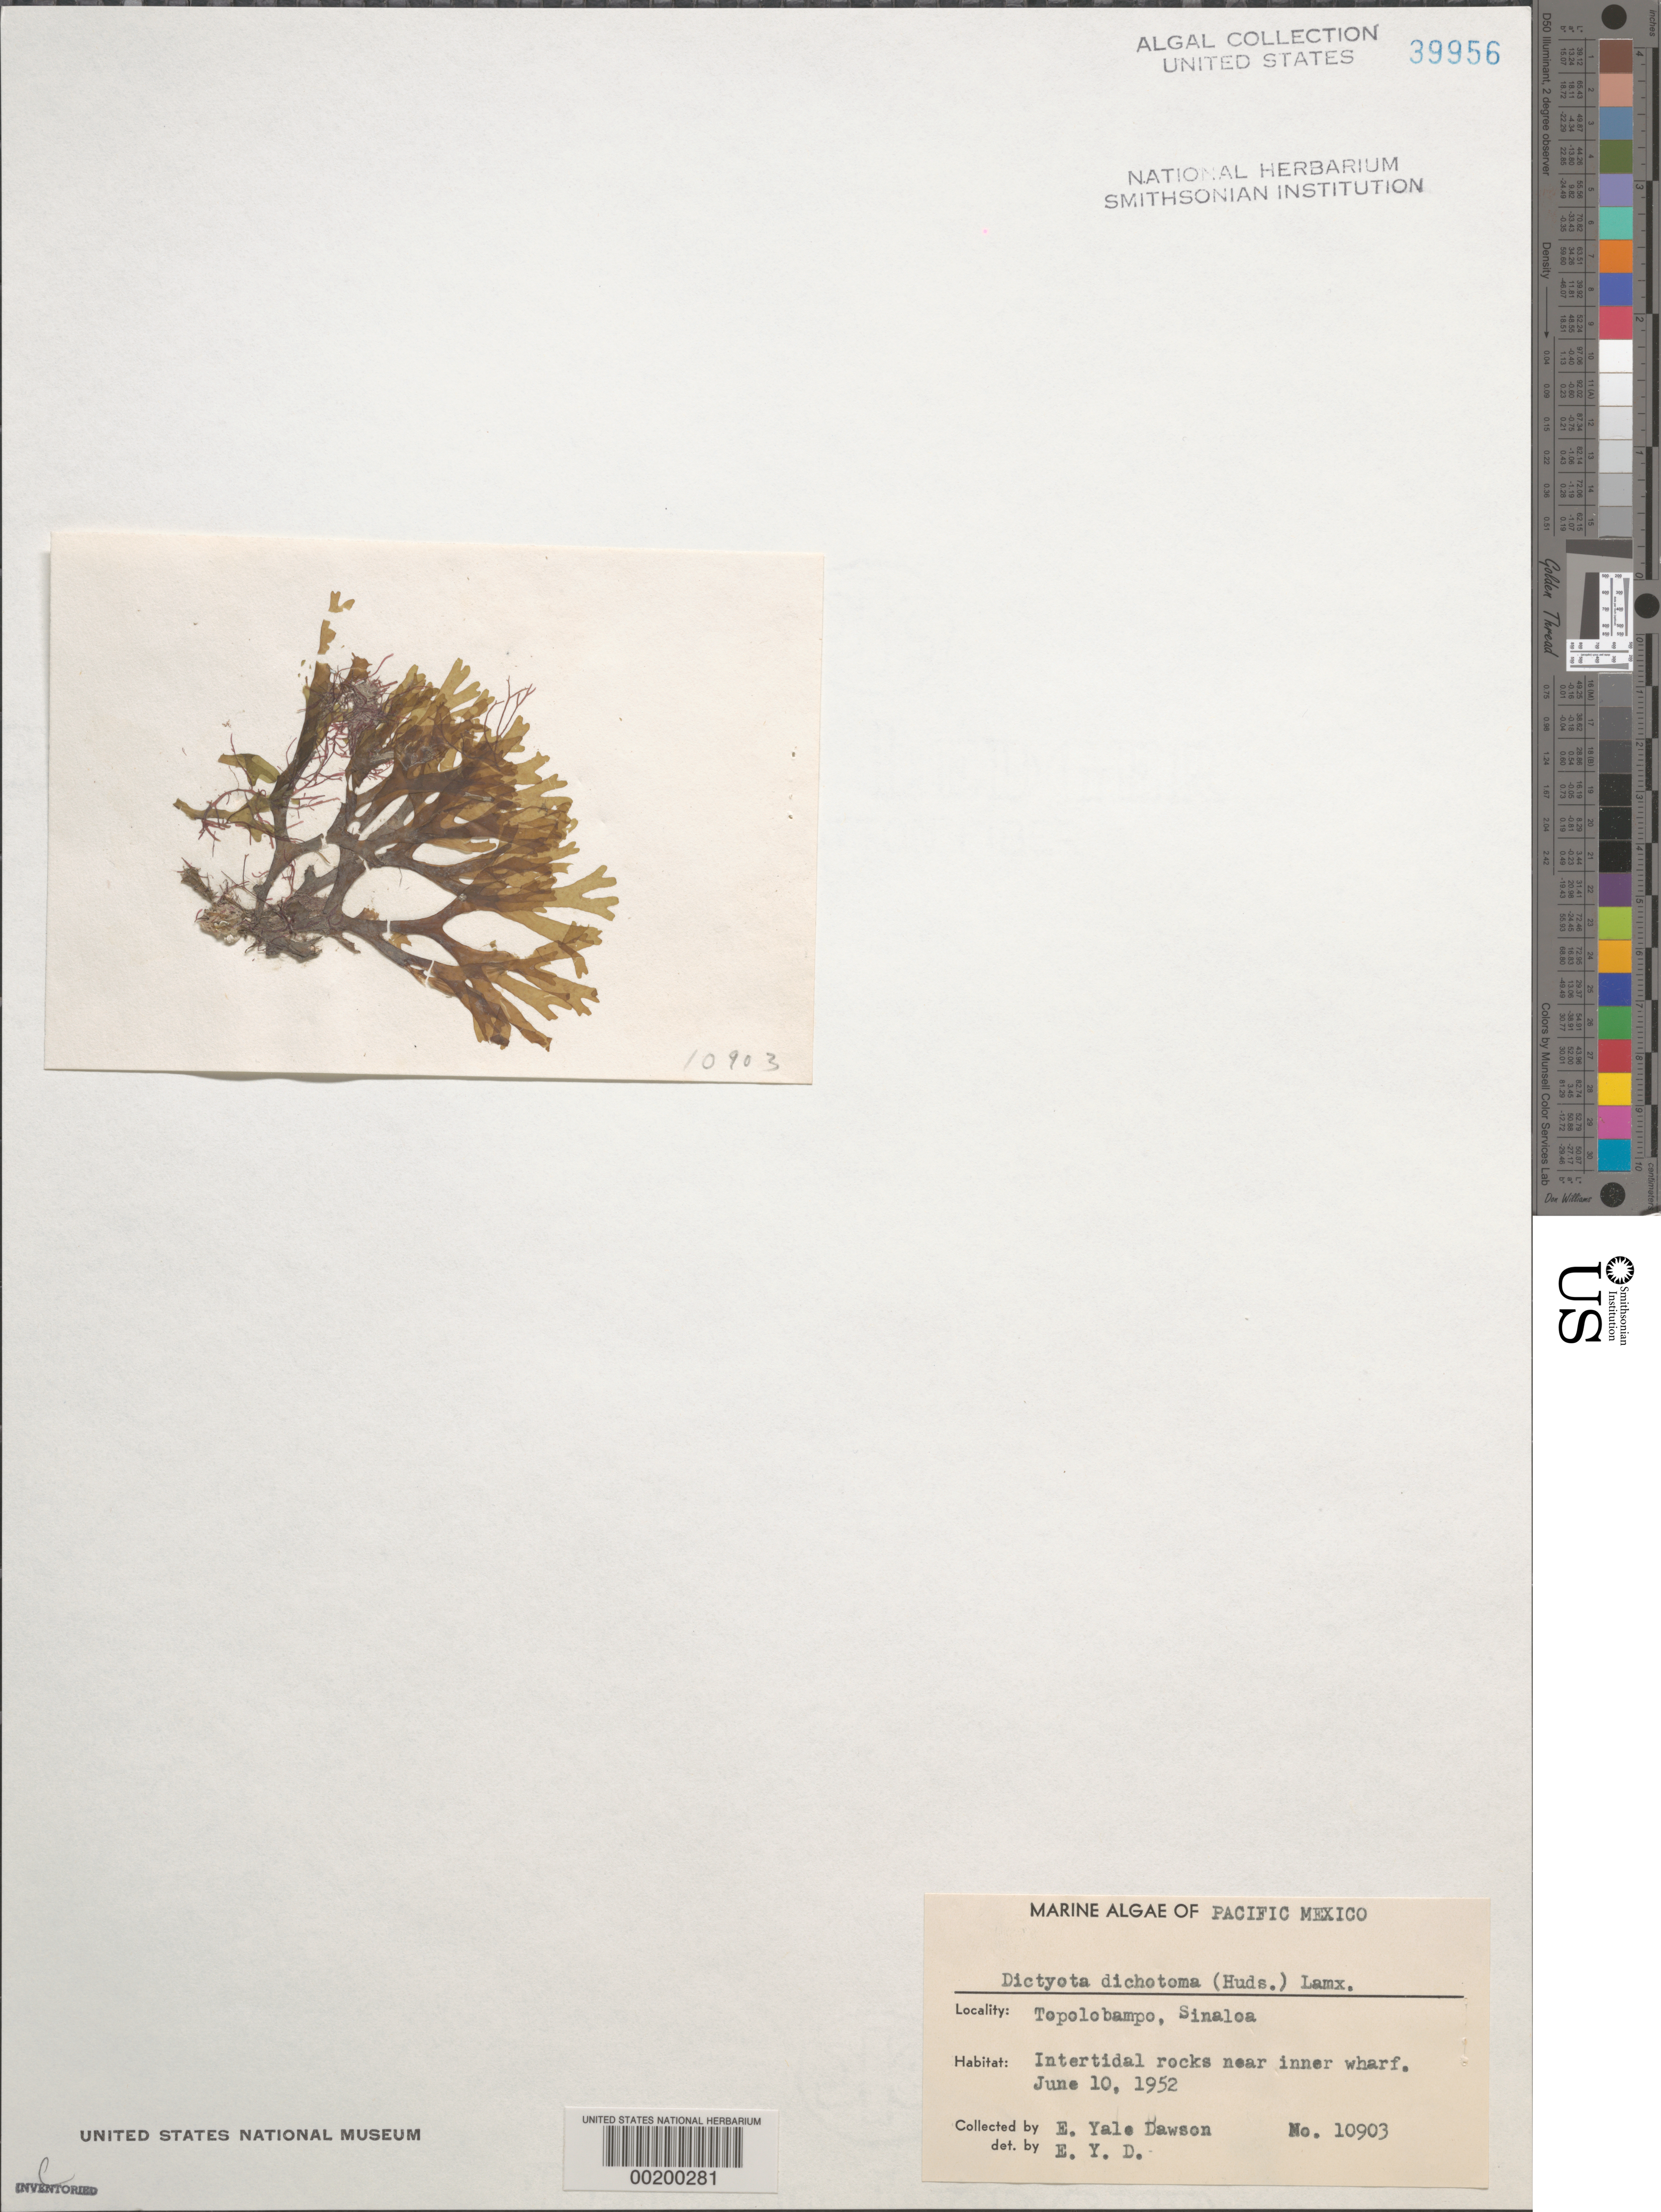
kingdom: Chromista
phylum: Ochrophyta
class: Phaeophyceae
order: Dictyotales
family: Dictyotaceae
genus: Dictyota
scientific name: Dictyota dichotoma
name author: (Huds.) J.V.Lamouroux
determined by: Dawson, E. Y.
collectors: E. Y. Dawson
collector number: EYD 10903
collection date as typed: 10 Jun 1952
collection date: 1952-06-10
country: Mexico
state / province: Sinaloa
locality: Topolobampo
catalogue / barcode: US 39956